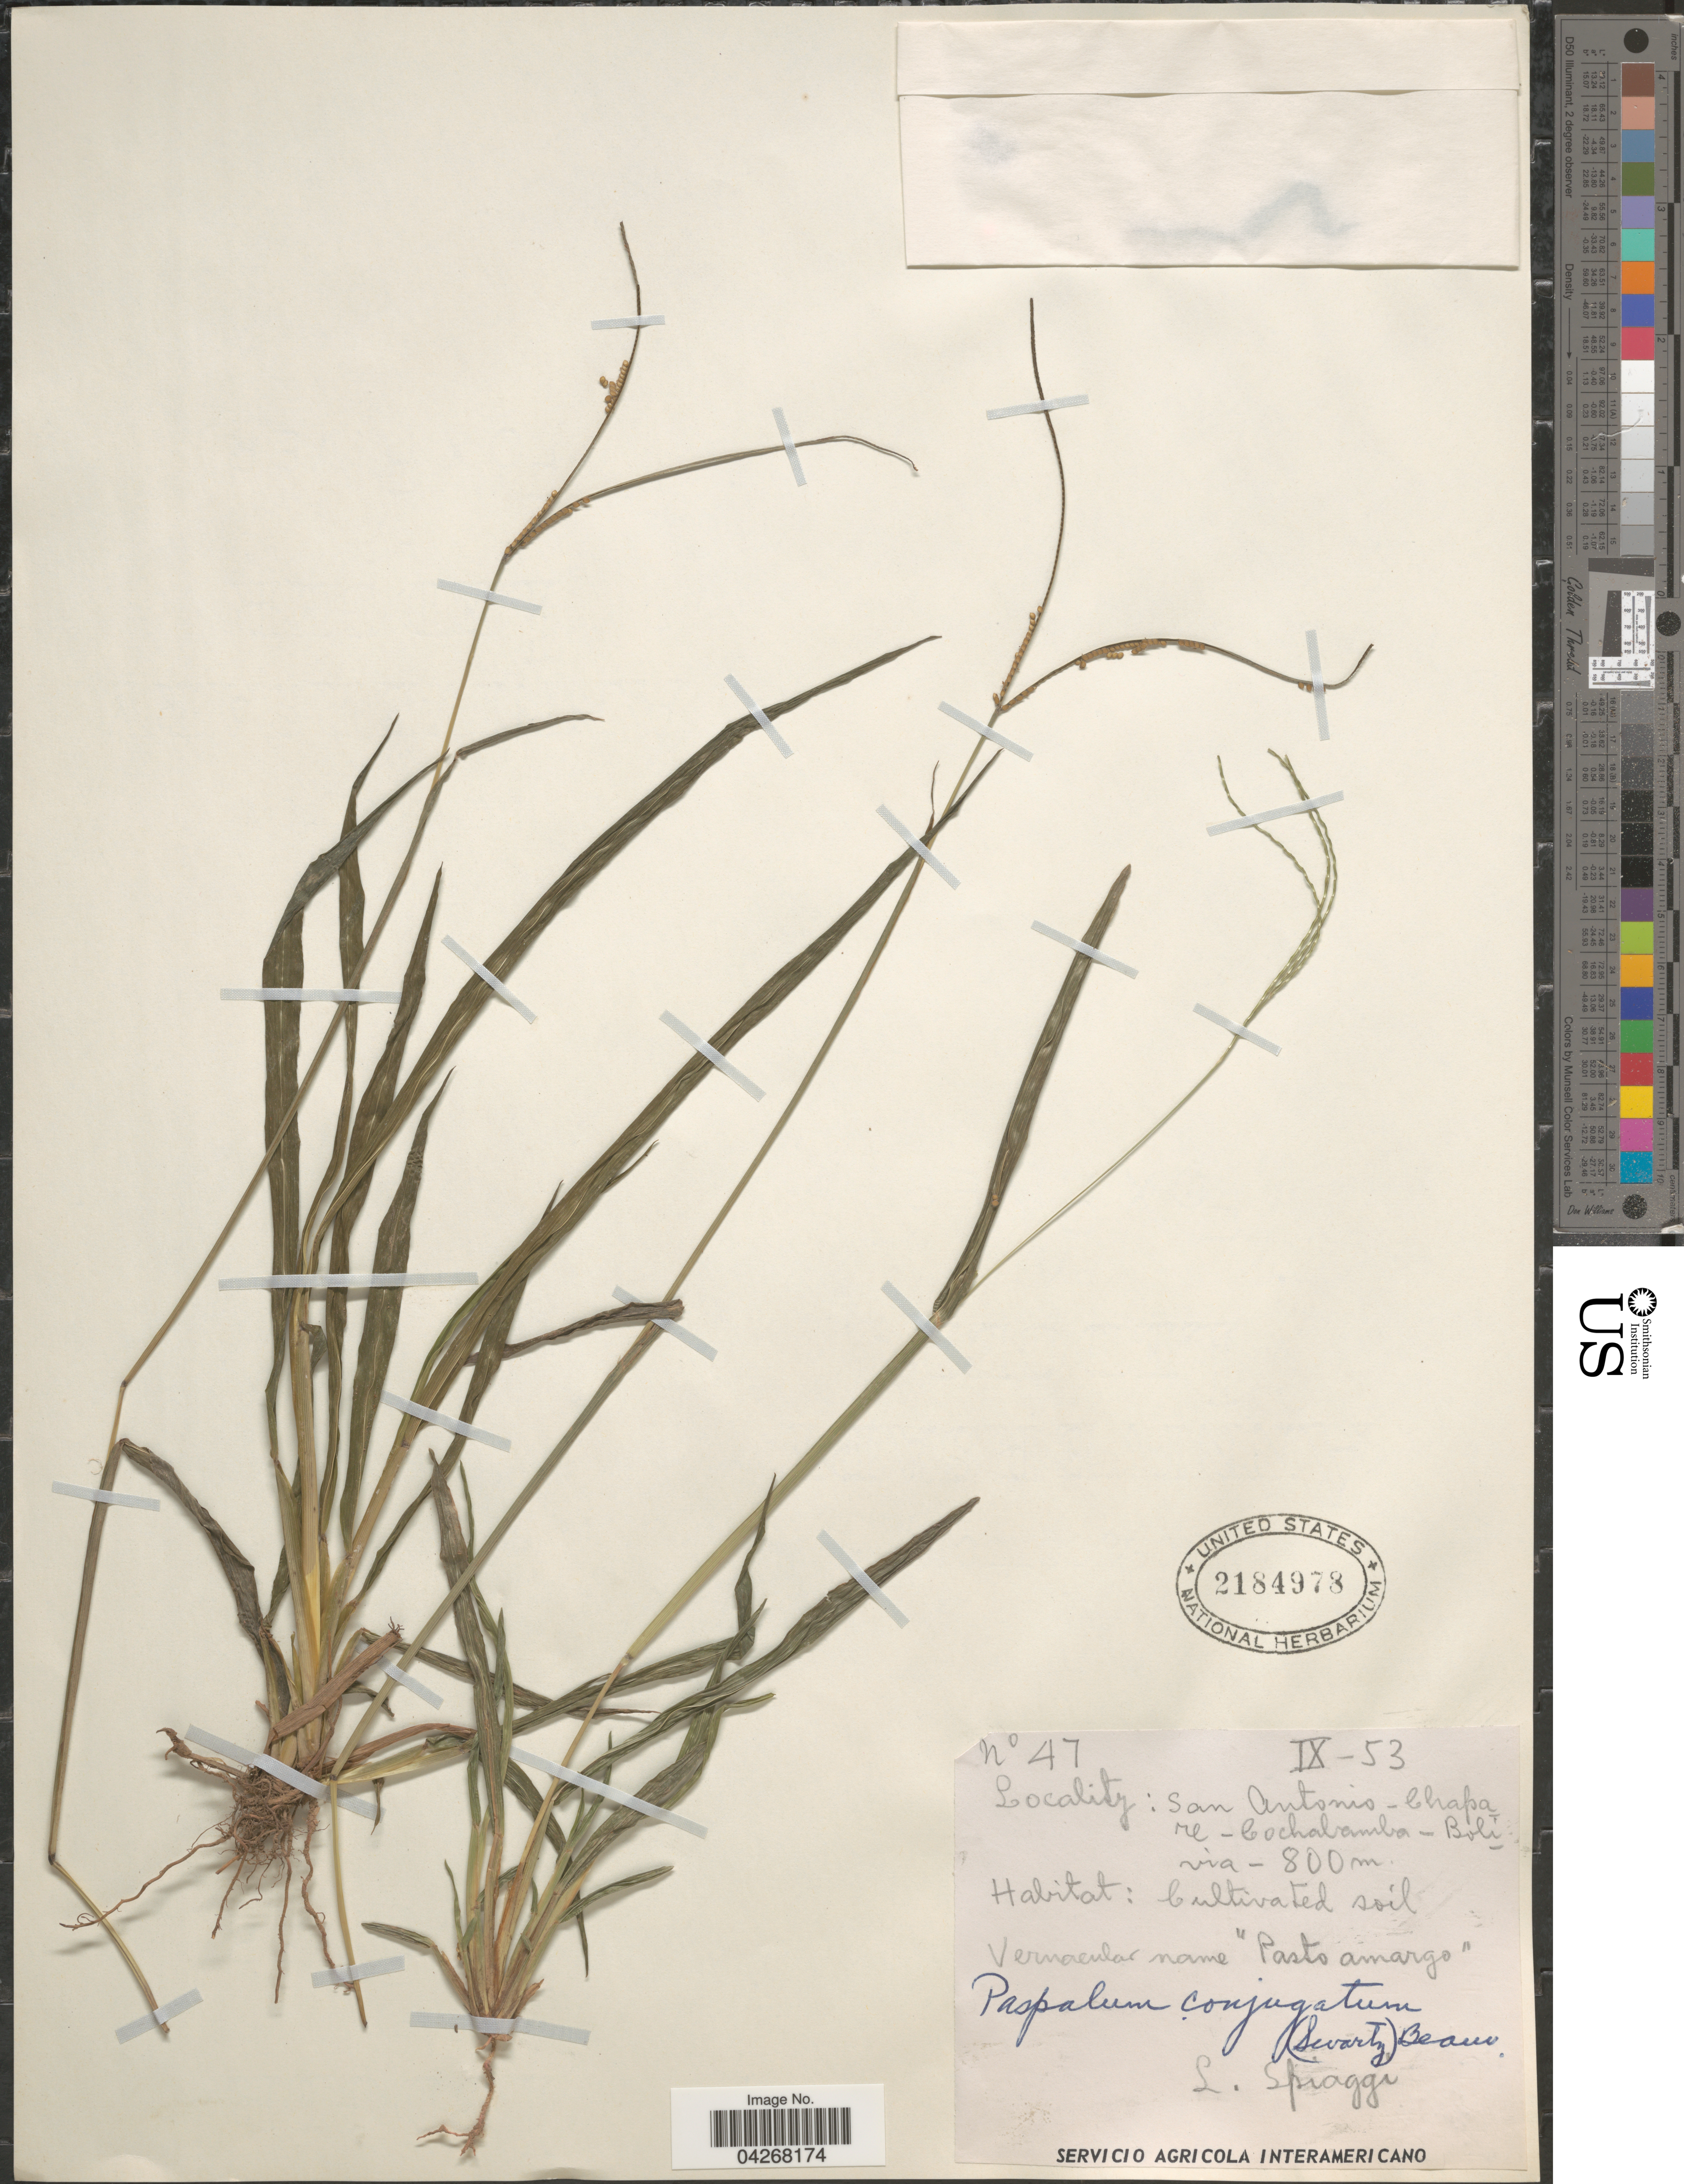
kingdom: Plantae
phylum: Tracheophyta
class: Liliopsida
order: Poales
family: Poaceae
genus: Paspalum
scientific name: Paspalum conjugatum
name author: P.J. Bergius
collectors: L. Spiaggi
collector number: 47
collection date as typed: Transcribed d/m/y: /9/53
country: Bolivia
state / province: Cochabamba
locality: San Antonio-Chapare.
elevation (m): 800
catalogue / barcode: US 2184978